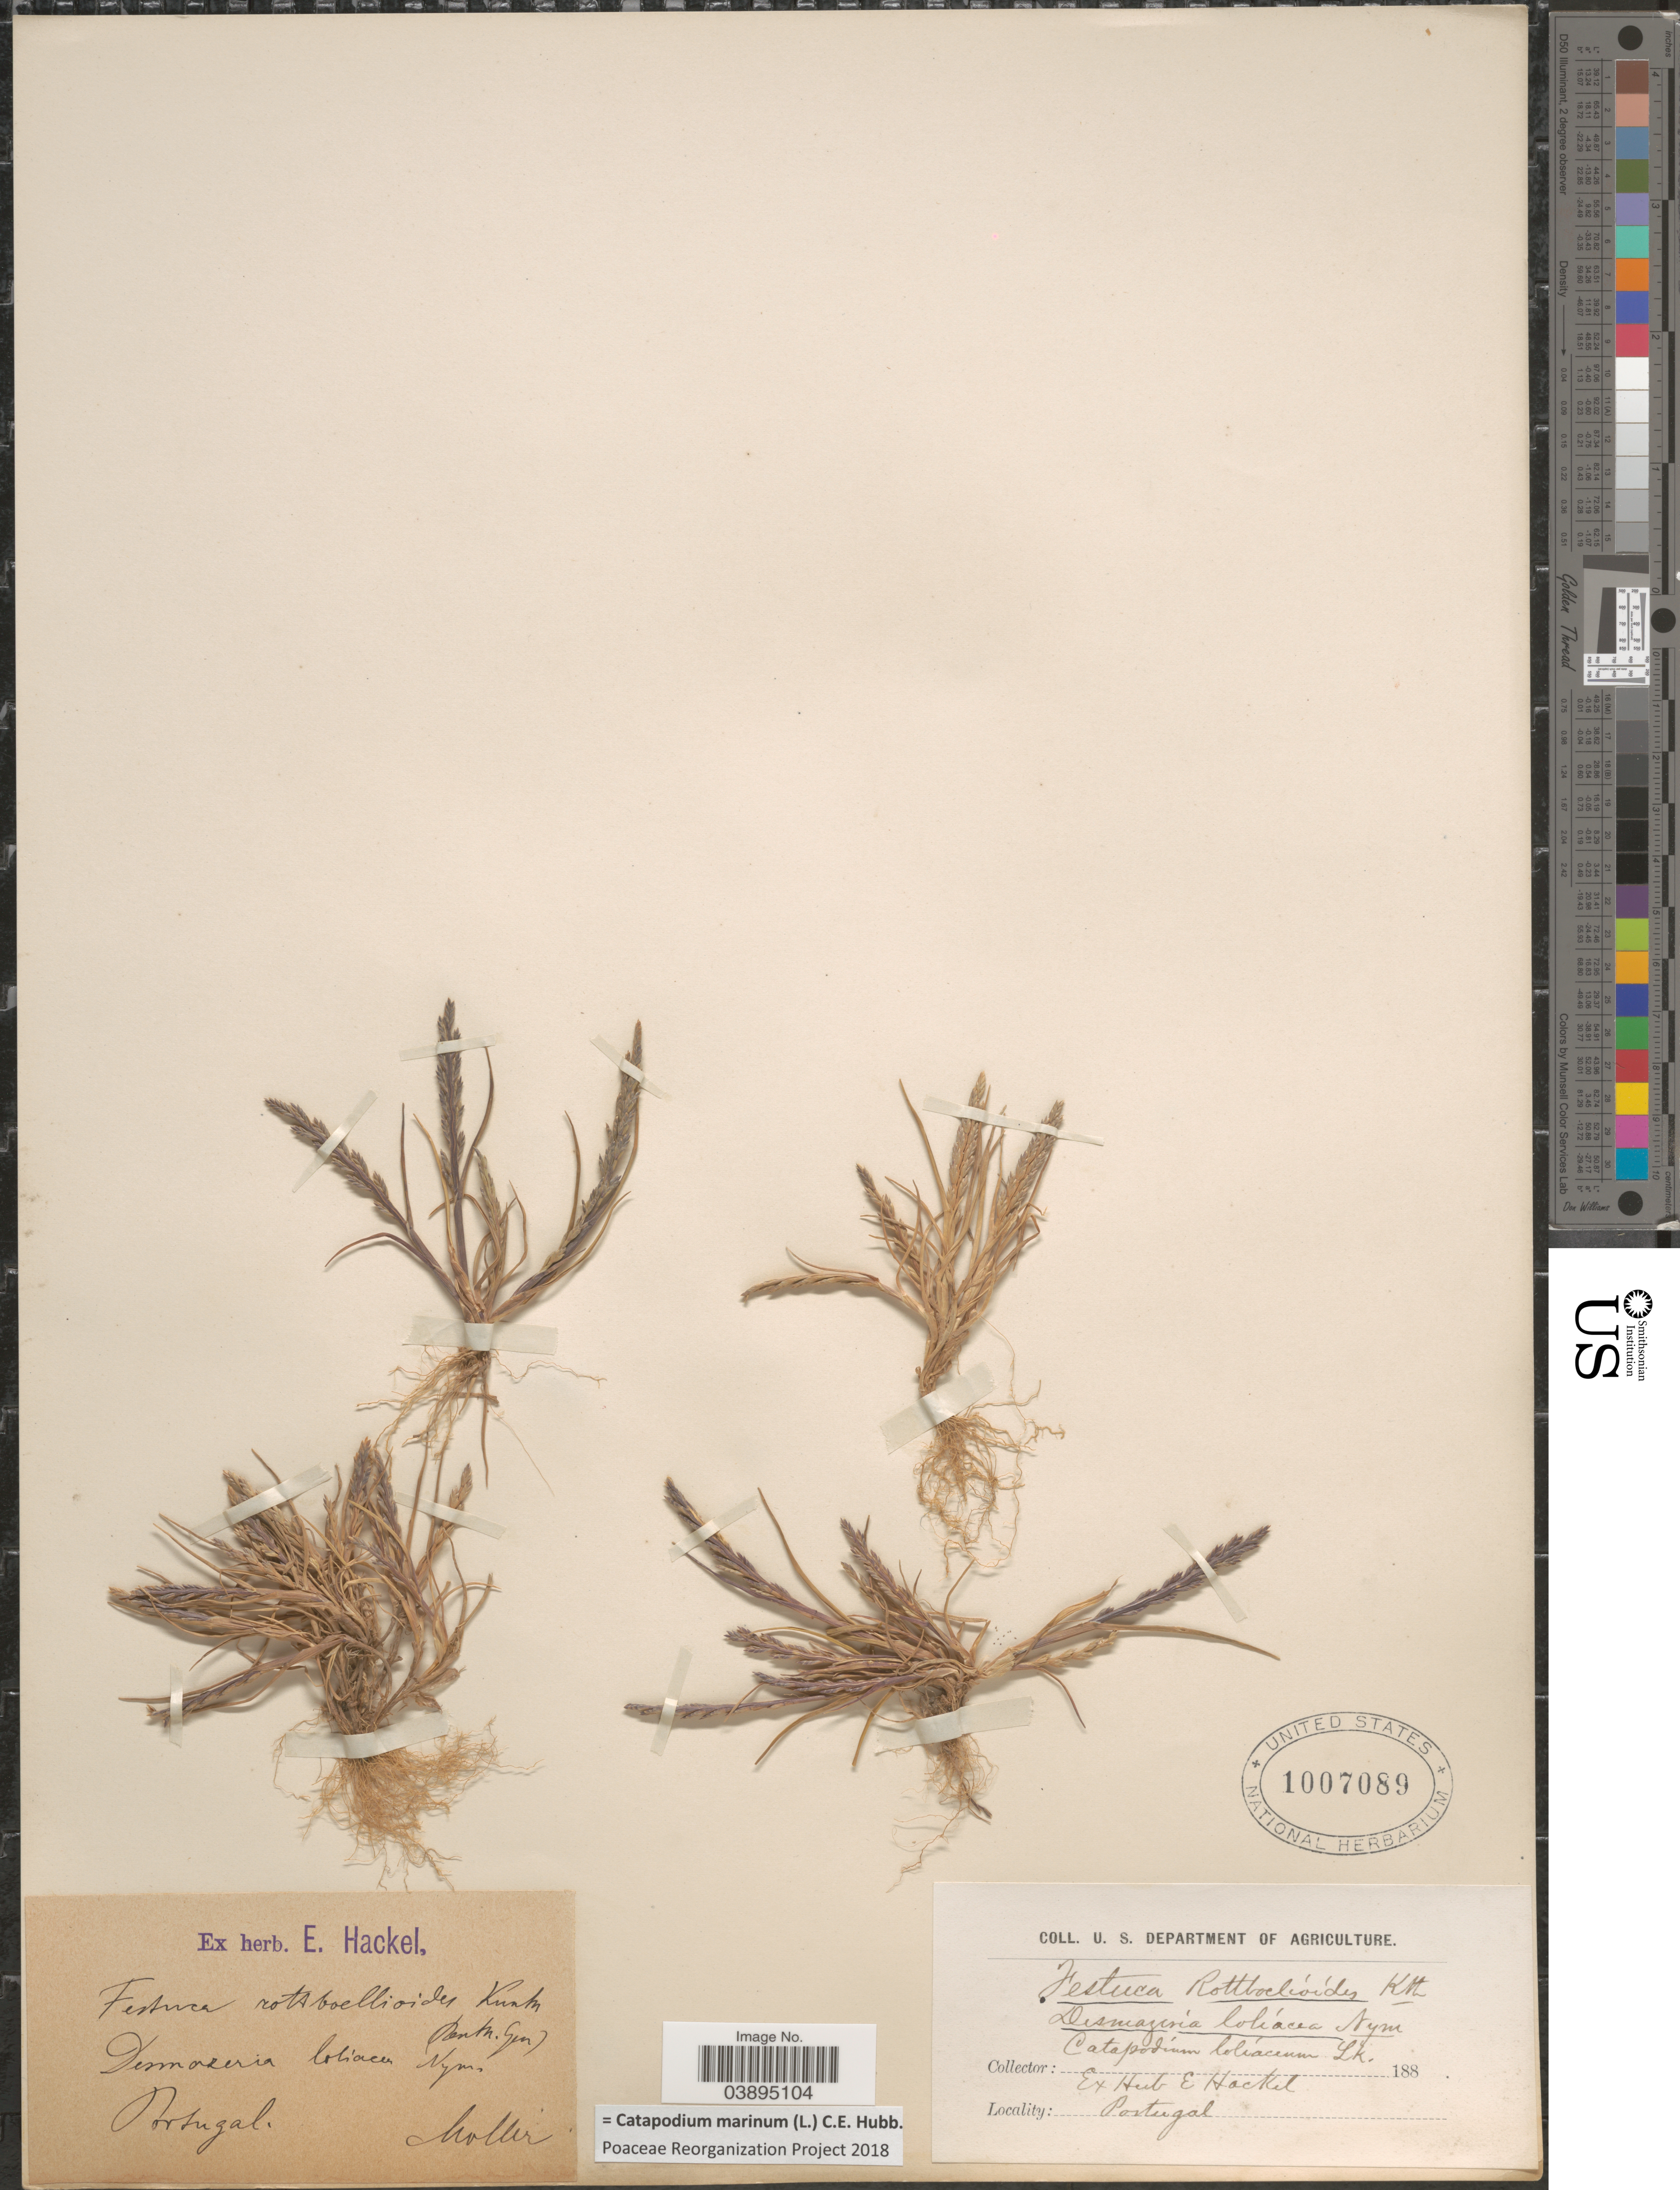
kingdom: Plantae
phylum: Tracheophyta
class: Liliopsida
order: Poales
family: Poaceae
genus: Catapodium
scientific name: Catapodium marinum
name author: (L.) C.E. Hubb.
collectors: -. Moller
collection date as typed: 188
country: Portugal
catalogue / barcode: US 1007089